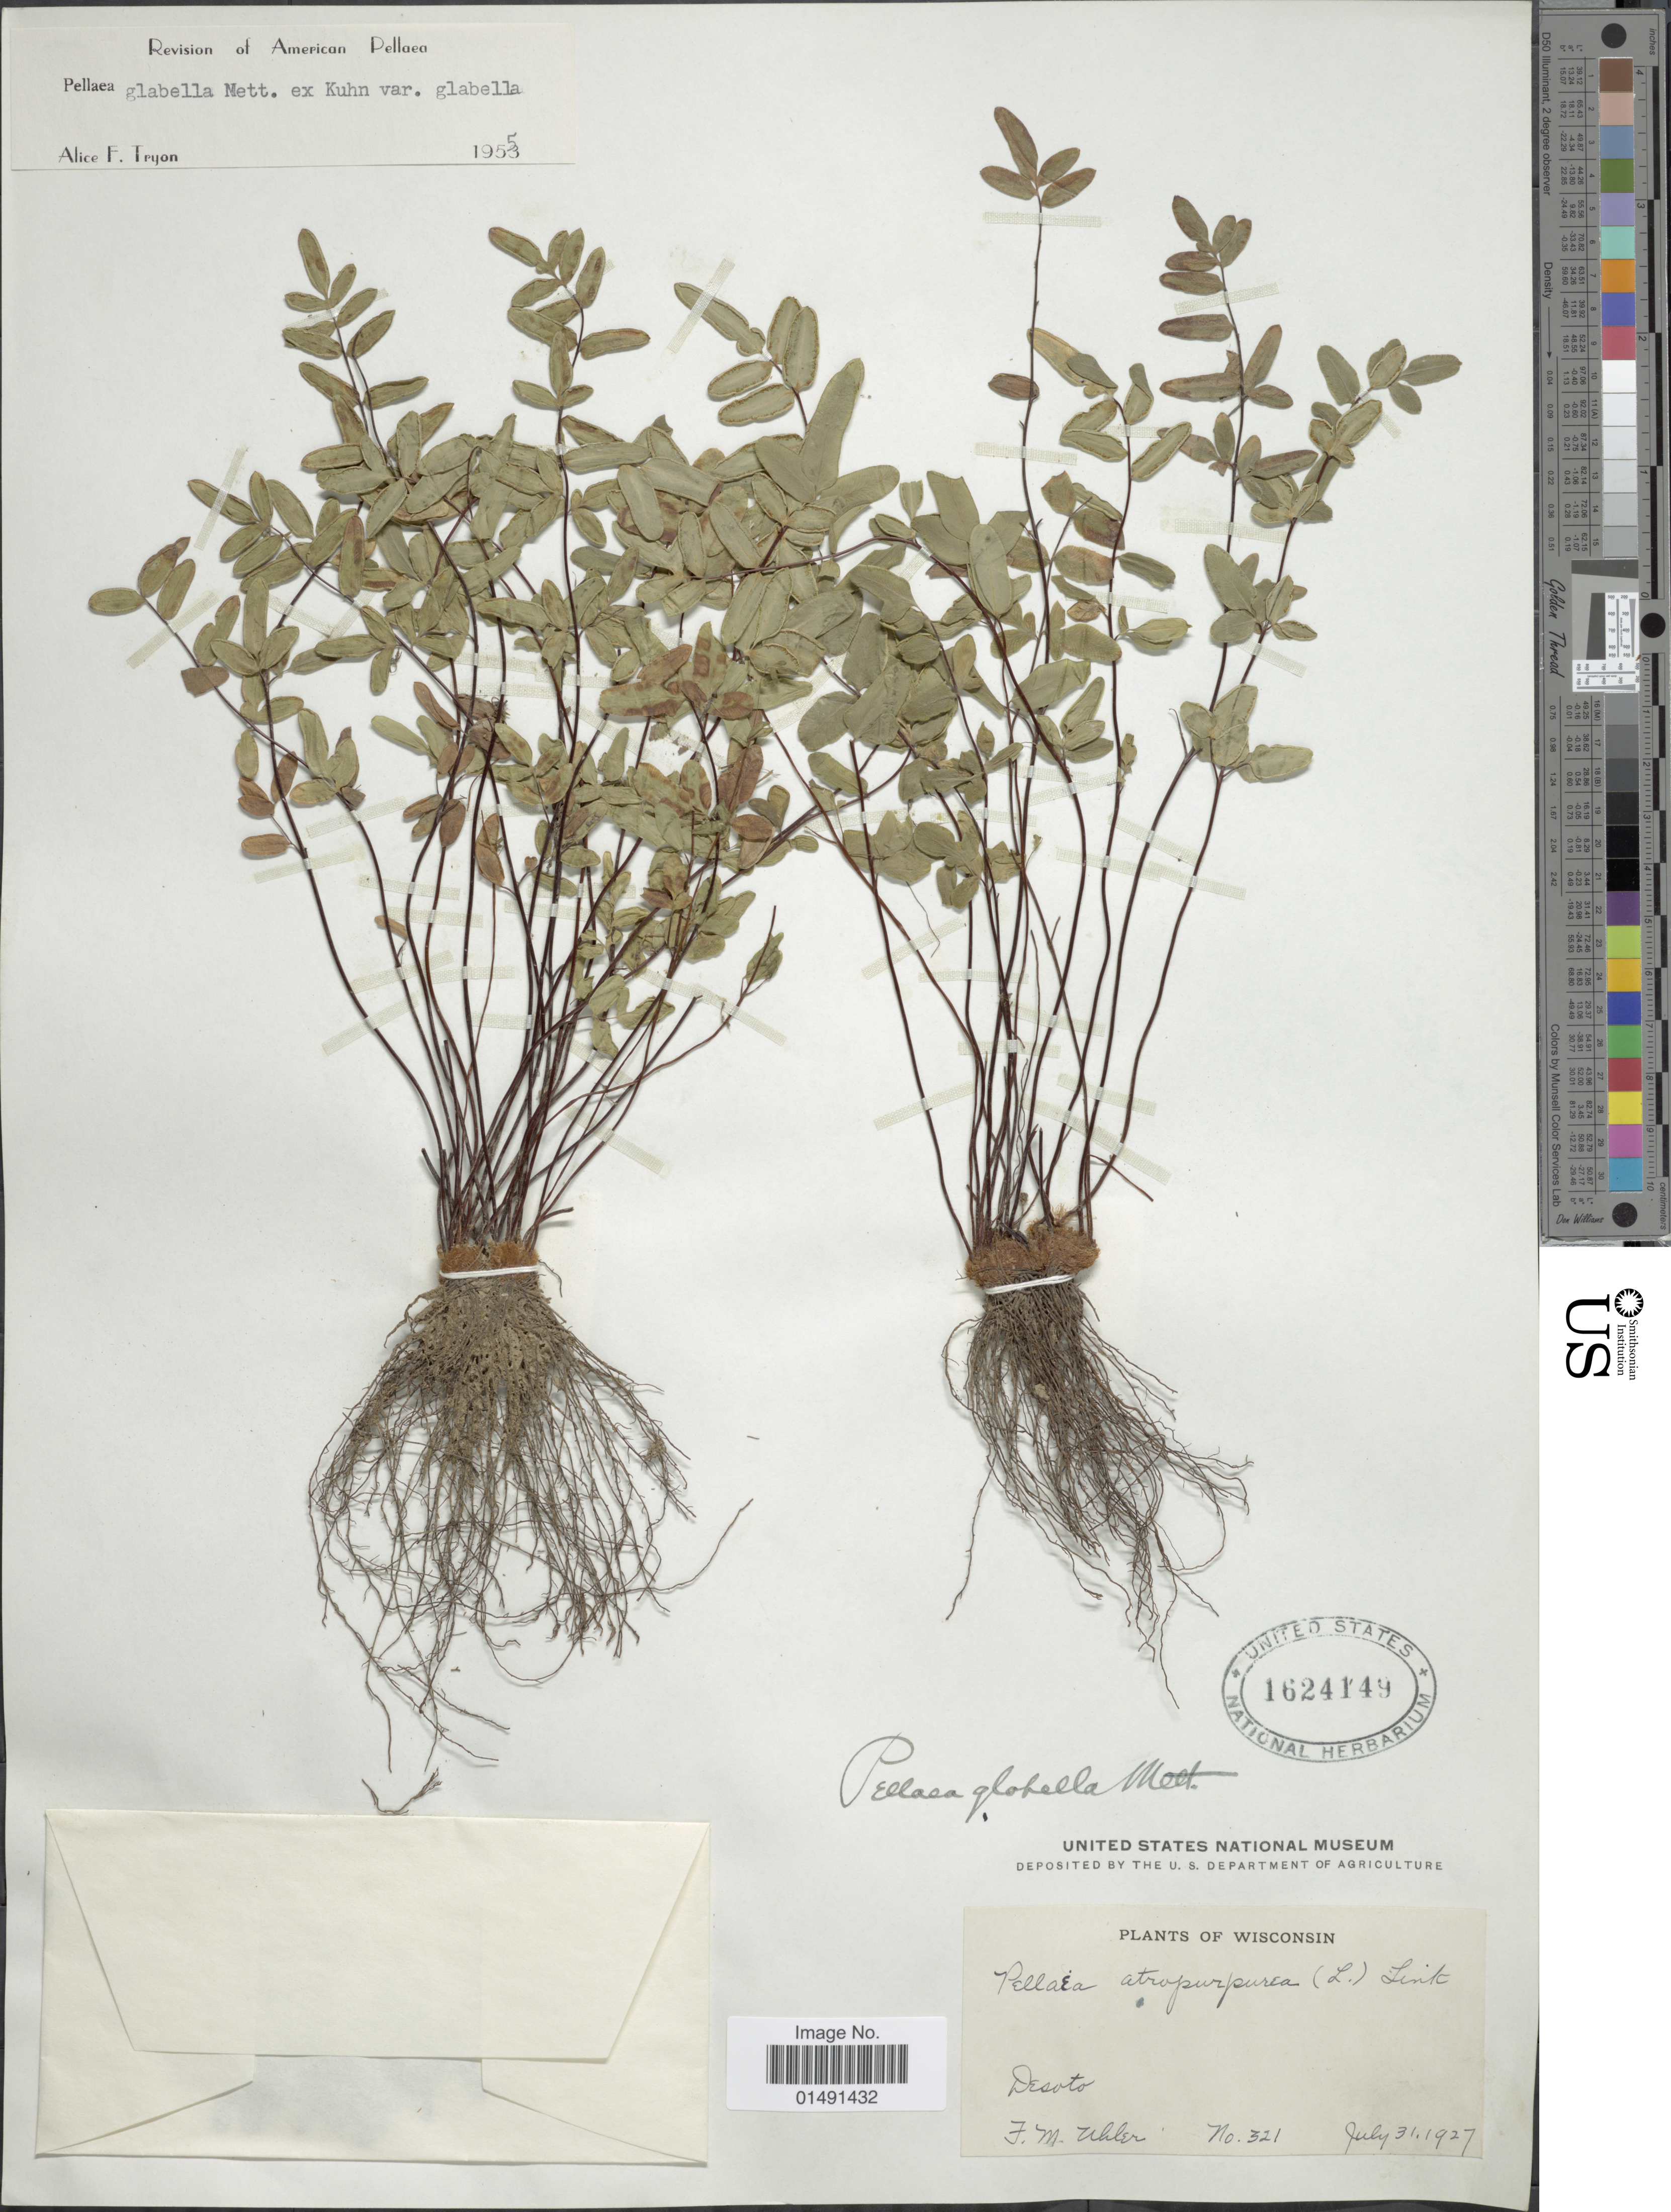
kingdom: Plantae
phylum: Tracheophyta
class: Polypodiopsida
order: Polypodiales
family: Pteridaceae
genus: Pellaea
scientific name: Pellaea glabella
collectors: F. M. Uhler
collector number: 321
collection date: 1927-07-31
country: United States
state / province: Wisconsin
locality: Desoto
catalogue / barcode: US 1624149